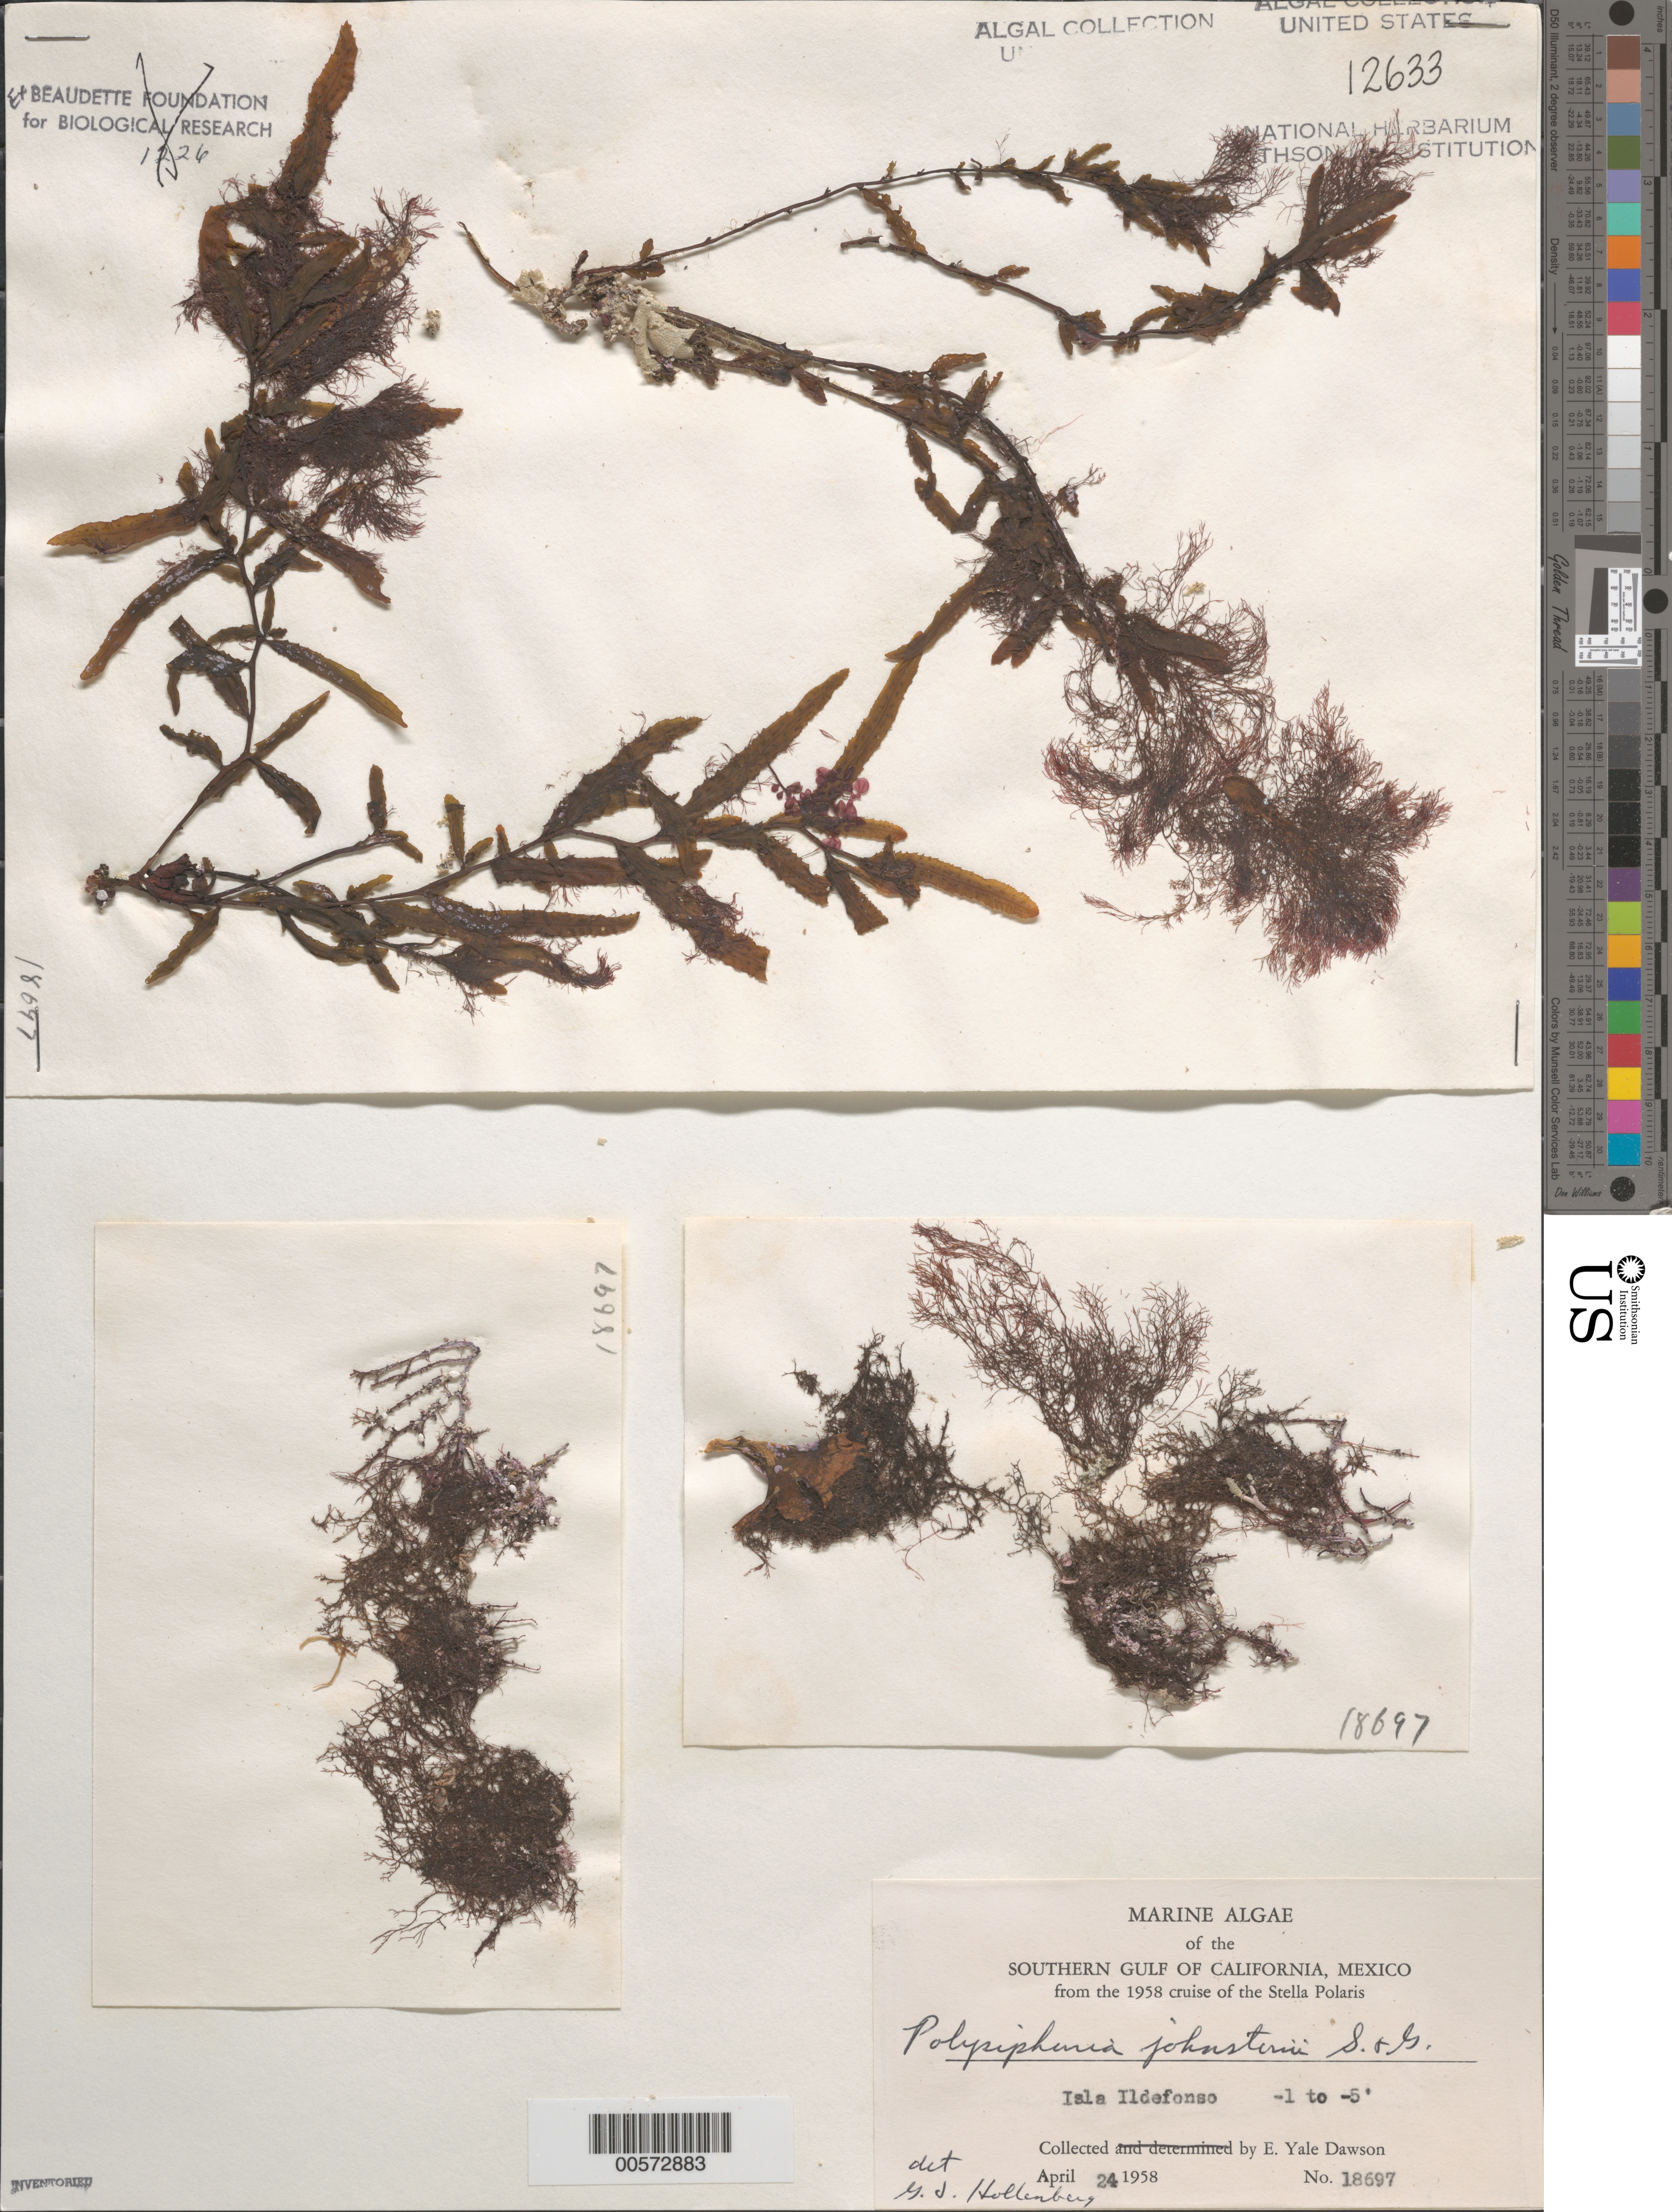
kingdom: Plantae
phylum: Rhodophyta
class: Florideophyceae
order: Ceramiales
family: Rhodomelaceae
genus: Melanothamnus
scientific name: Melanothamnus johnstonii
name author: (Setchell & N.L. Gardner) Diaz-Tapia & Maggs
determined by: Algae name updating Project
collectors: E. Y. Dawson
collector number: EYD 18697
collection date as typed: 24 Apr 1958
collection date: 1958-04-24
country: Mexico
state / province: Baja California Sur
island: Isla Ildefonso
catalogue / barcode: US 12633